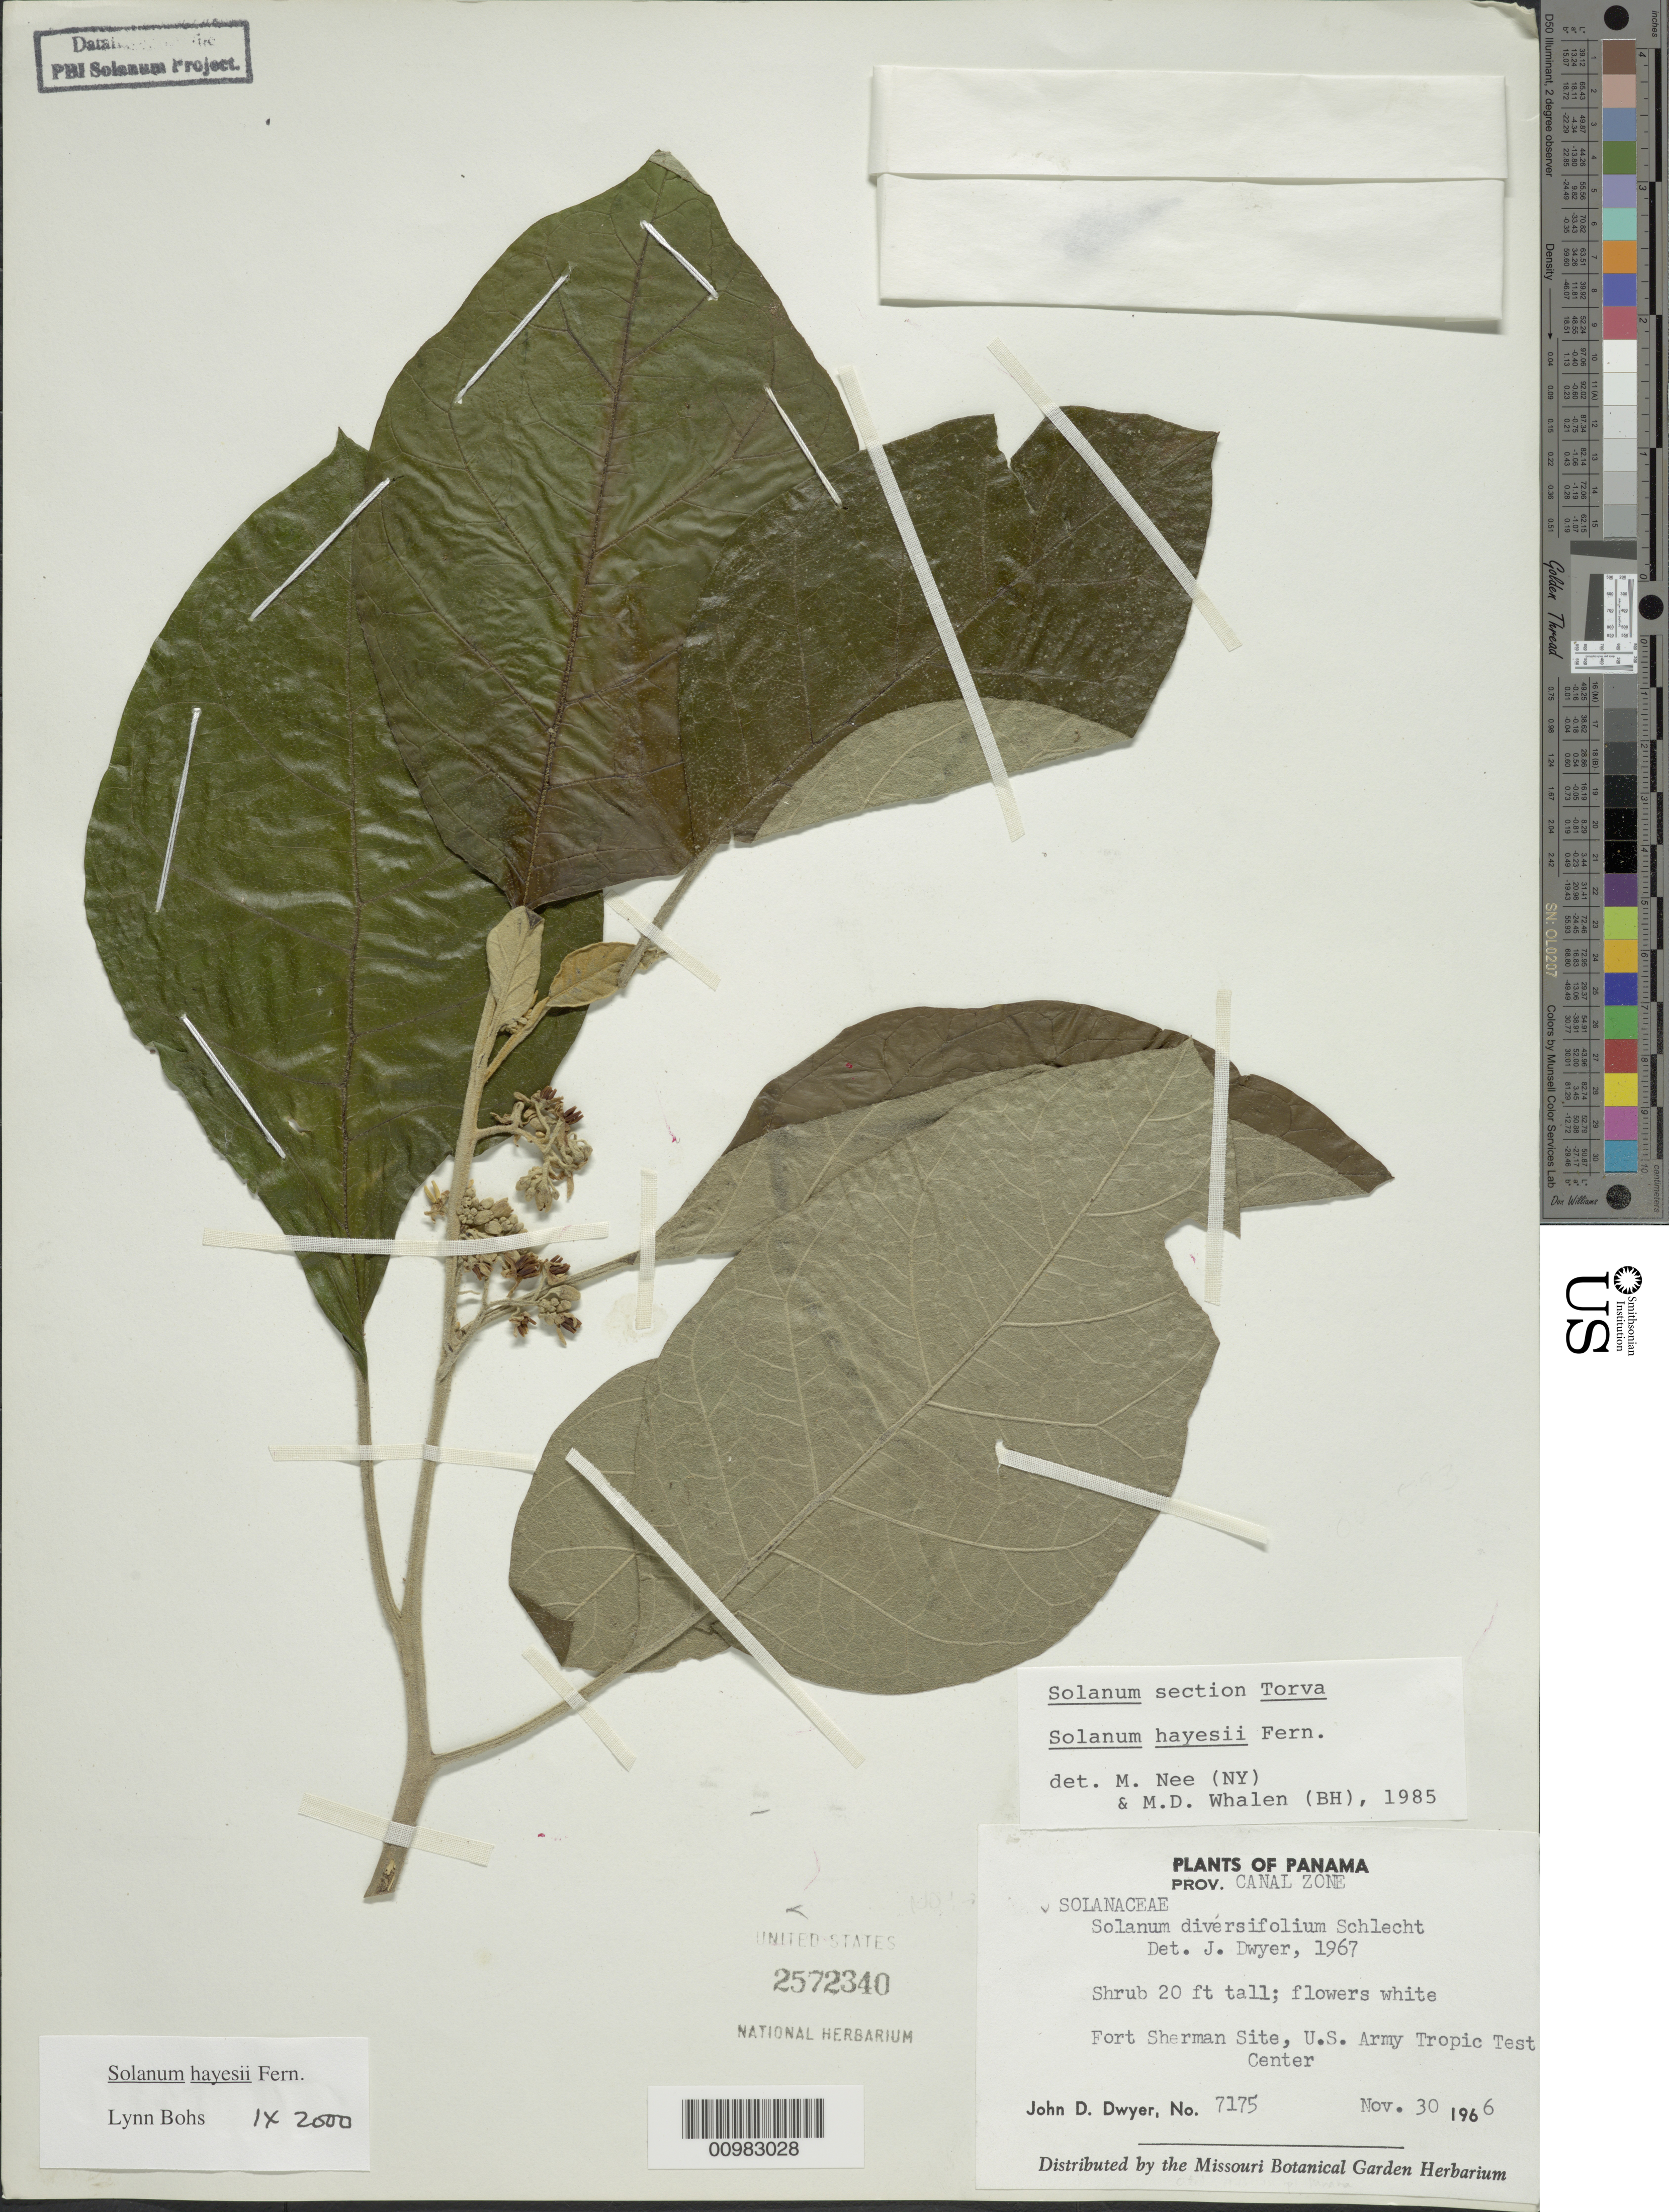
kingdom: Plantae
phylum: Tracheophyta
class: Magnoliopsida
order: Solanales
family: Solanaceae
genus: Solanum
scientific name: Solanum hayesii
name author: Fernald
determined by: Bohs, L. A.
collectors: J. D. Dwyer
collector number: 7175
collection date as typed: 30 Nov 1966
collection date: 1966-11-30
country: Panama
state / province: Colón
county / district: Canal Zone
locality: Fort Sherman Site, U.S. Army Tropic Test Center.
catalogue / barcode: US 2572340